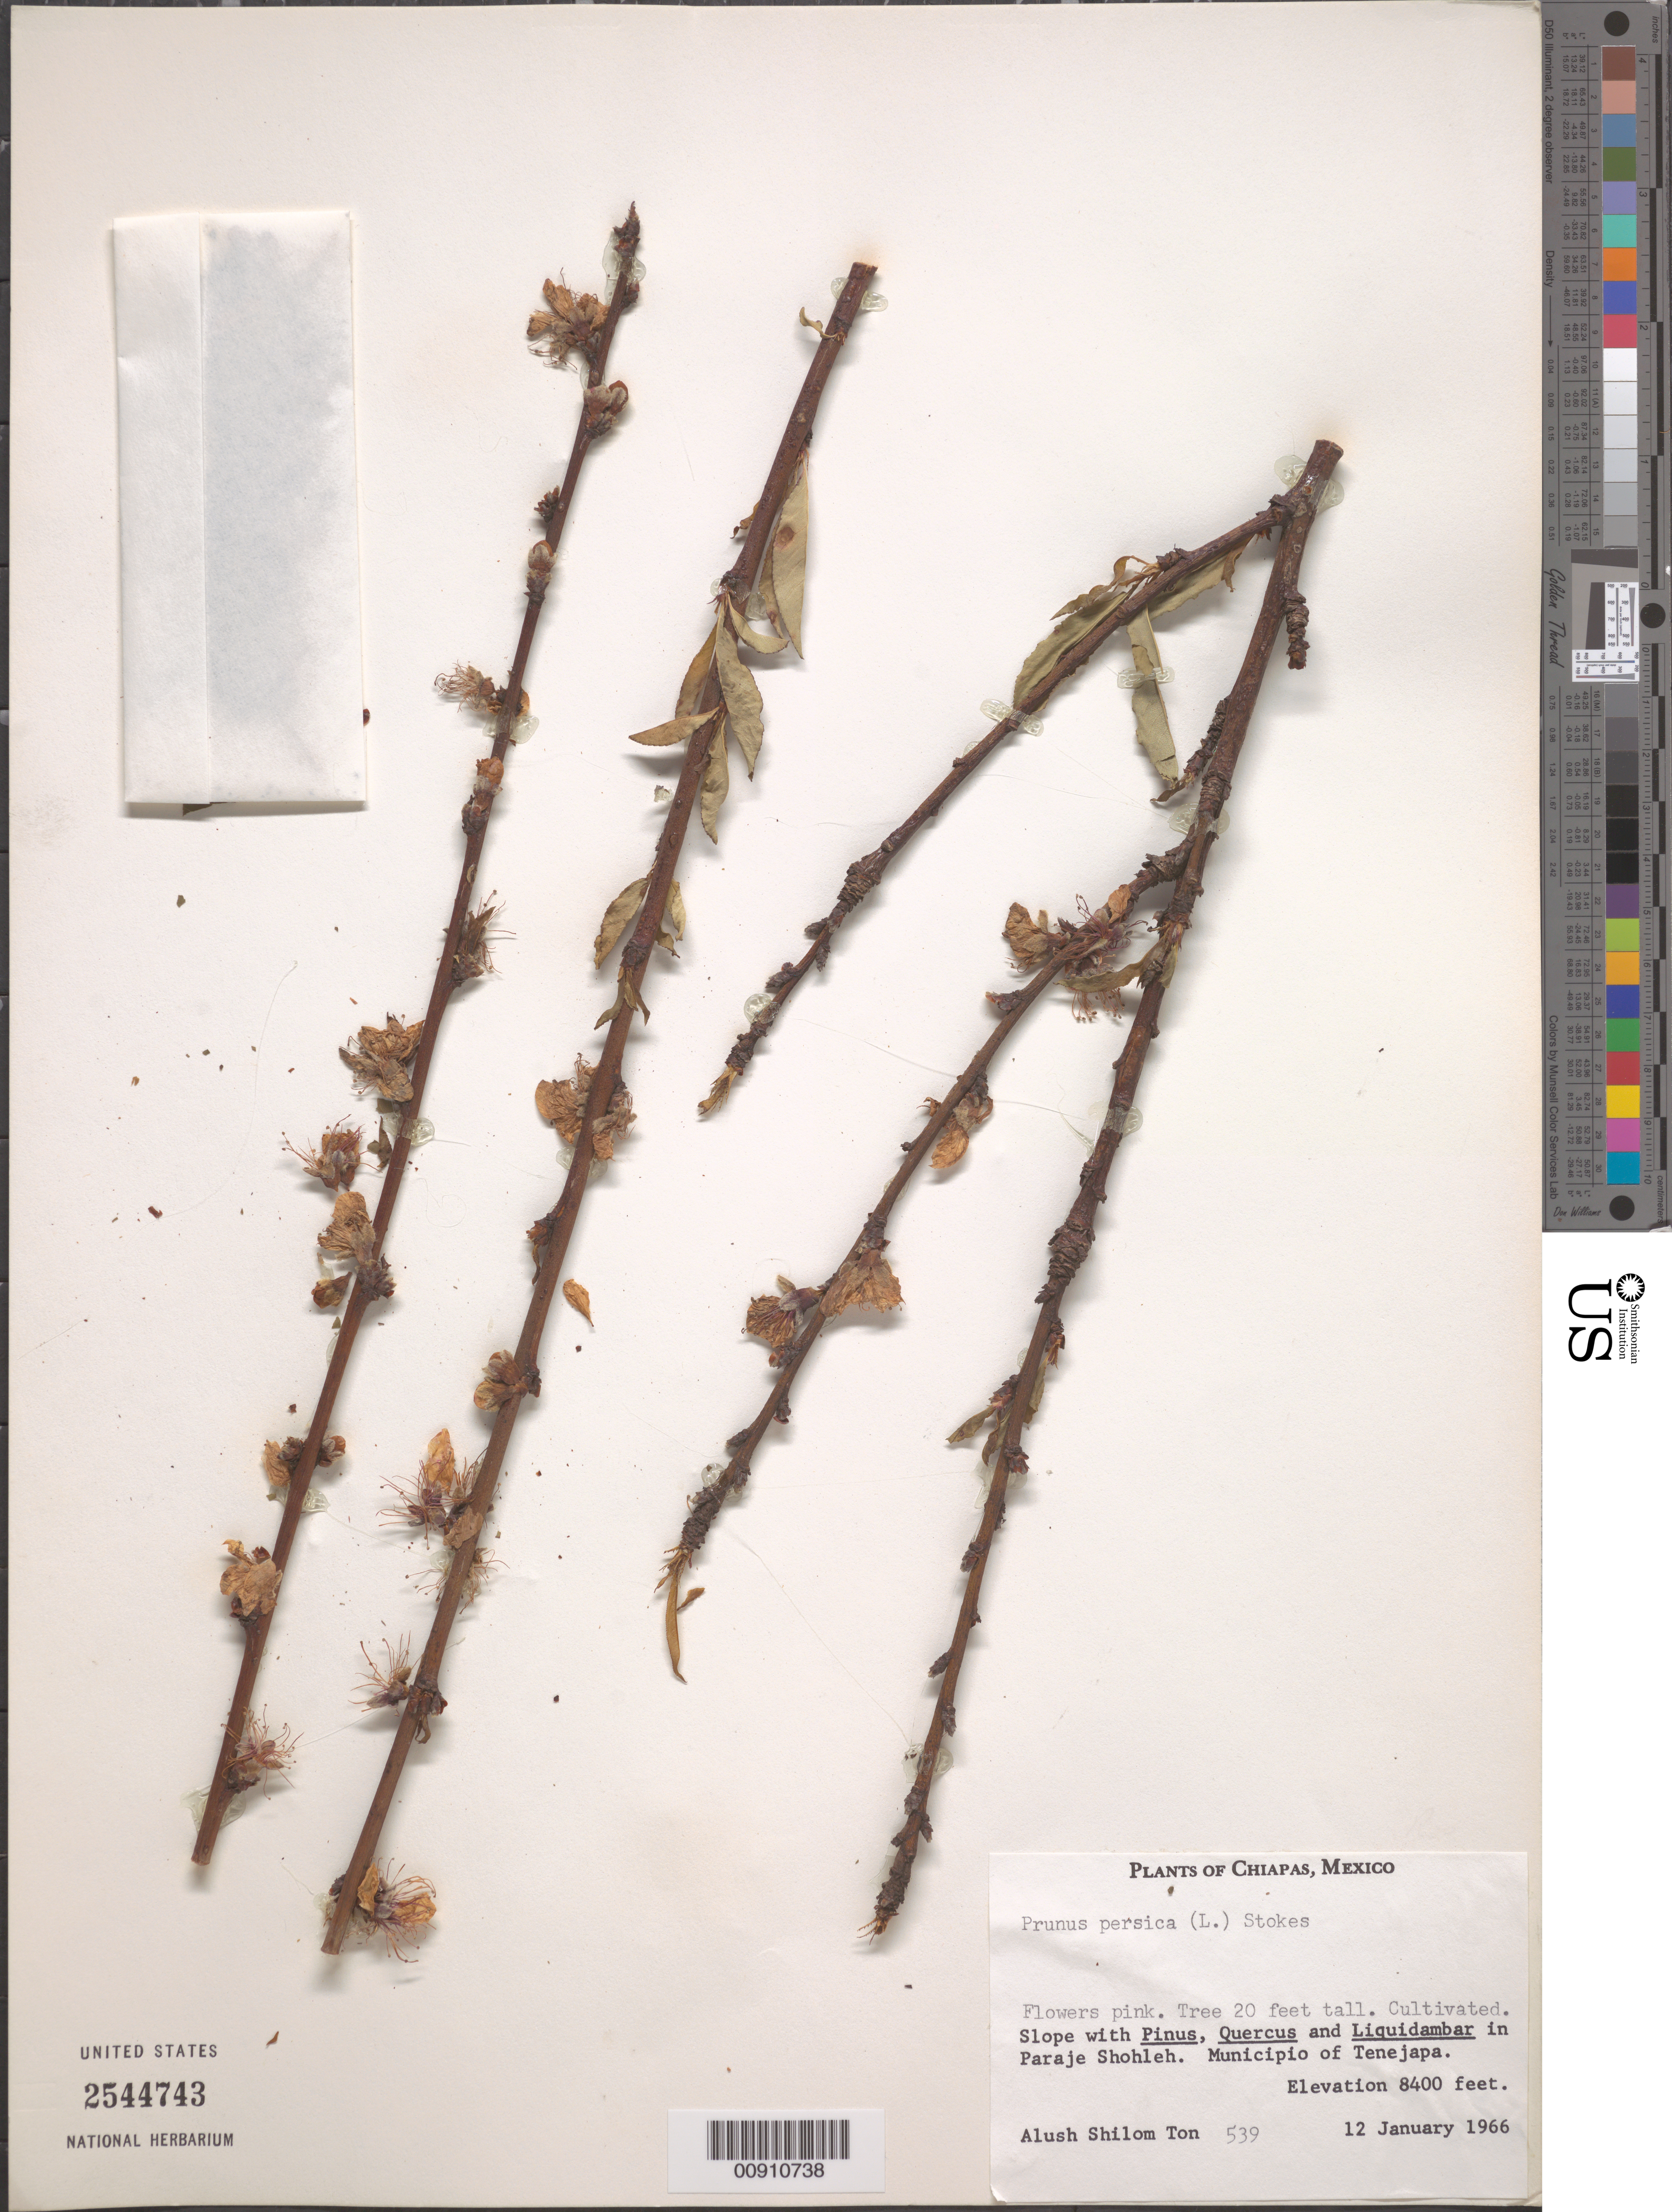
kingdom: Plantae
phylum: Tracheophyta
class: Magnoliopsida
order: Rosales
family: Rosaceae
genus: Prunus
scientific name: Prunus persica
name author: (L.) Batsch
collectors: A. Shilom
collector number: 539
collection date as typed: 12 Jan 1966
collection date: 1966-01-12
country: Mexico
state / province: Chiapas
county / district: Tenejapa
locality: Paraje Shohleh, Municipio de Tenejapa, Chiapas.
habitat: Slope with Pinus, Quercus and Liquidambar.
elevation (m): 2560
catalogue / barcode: US 2544743